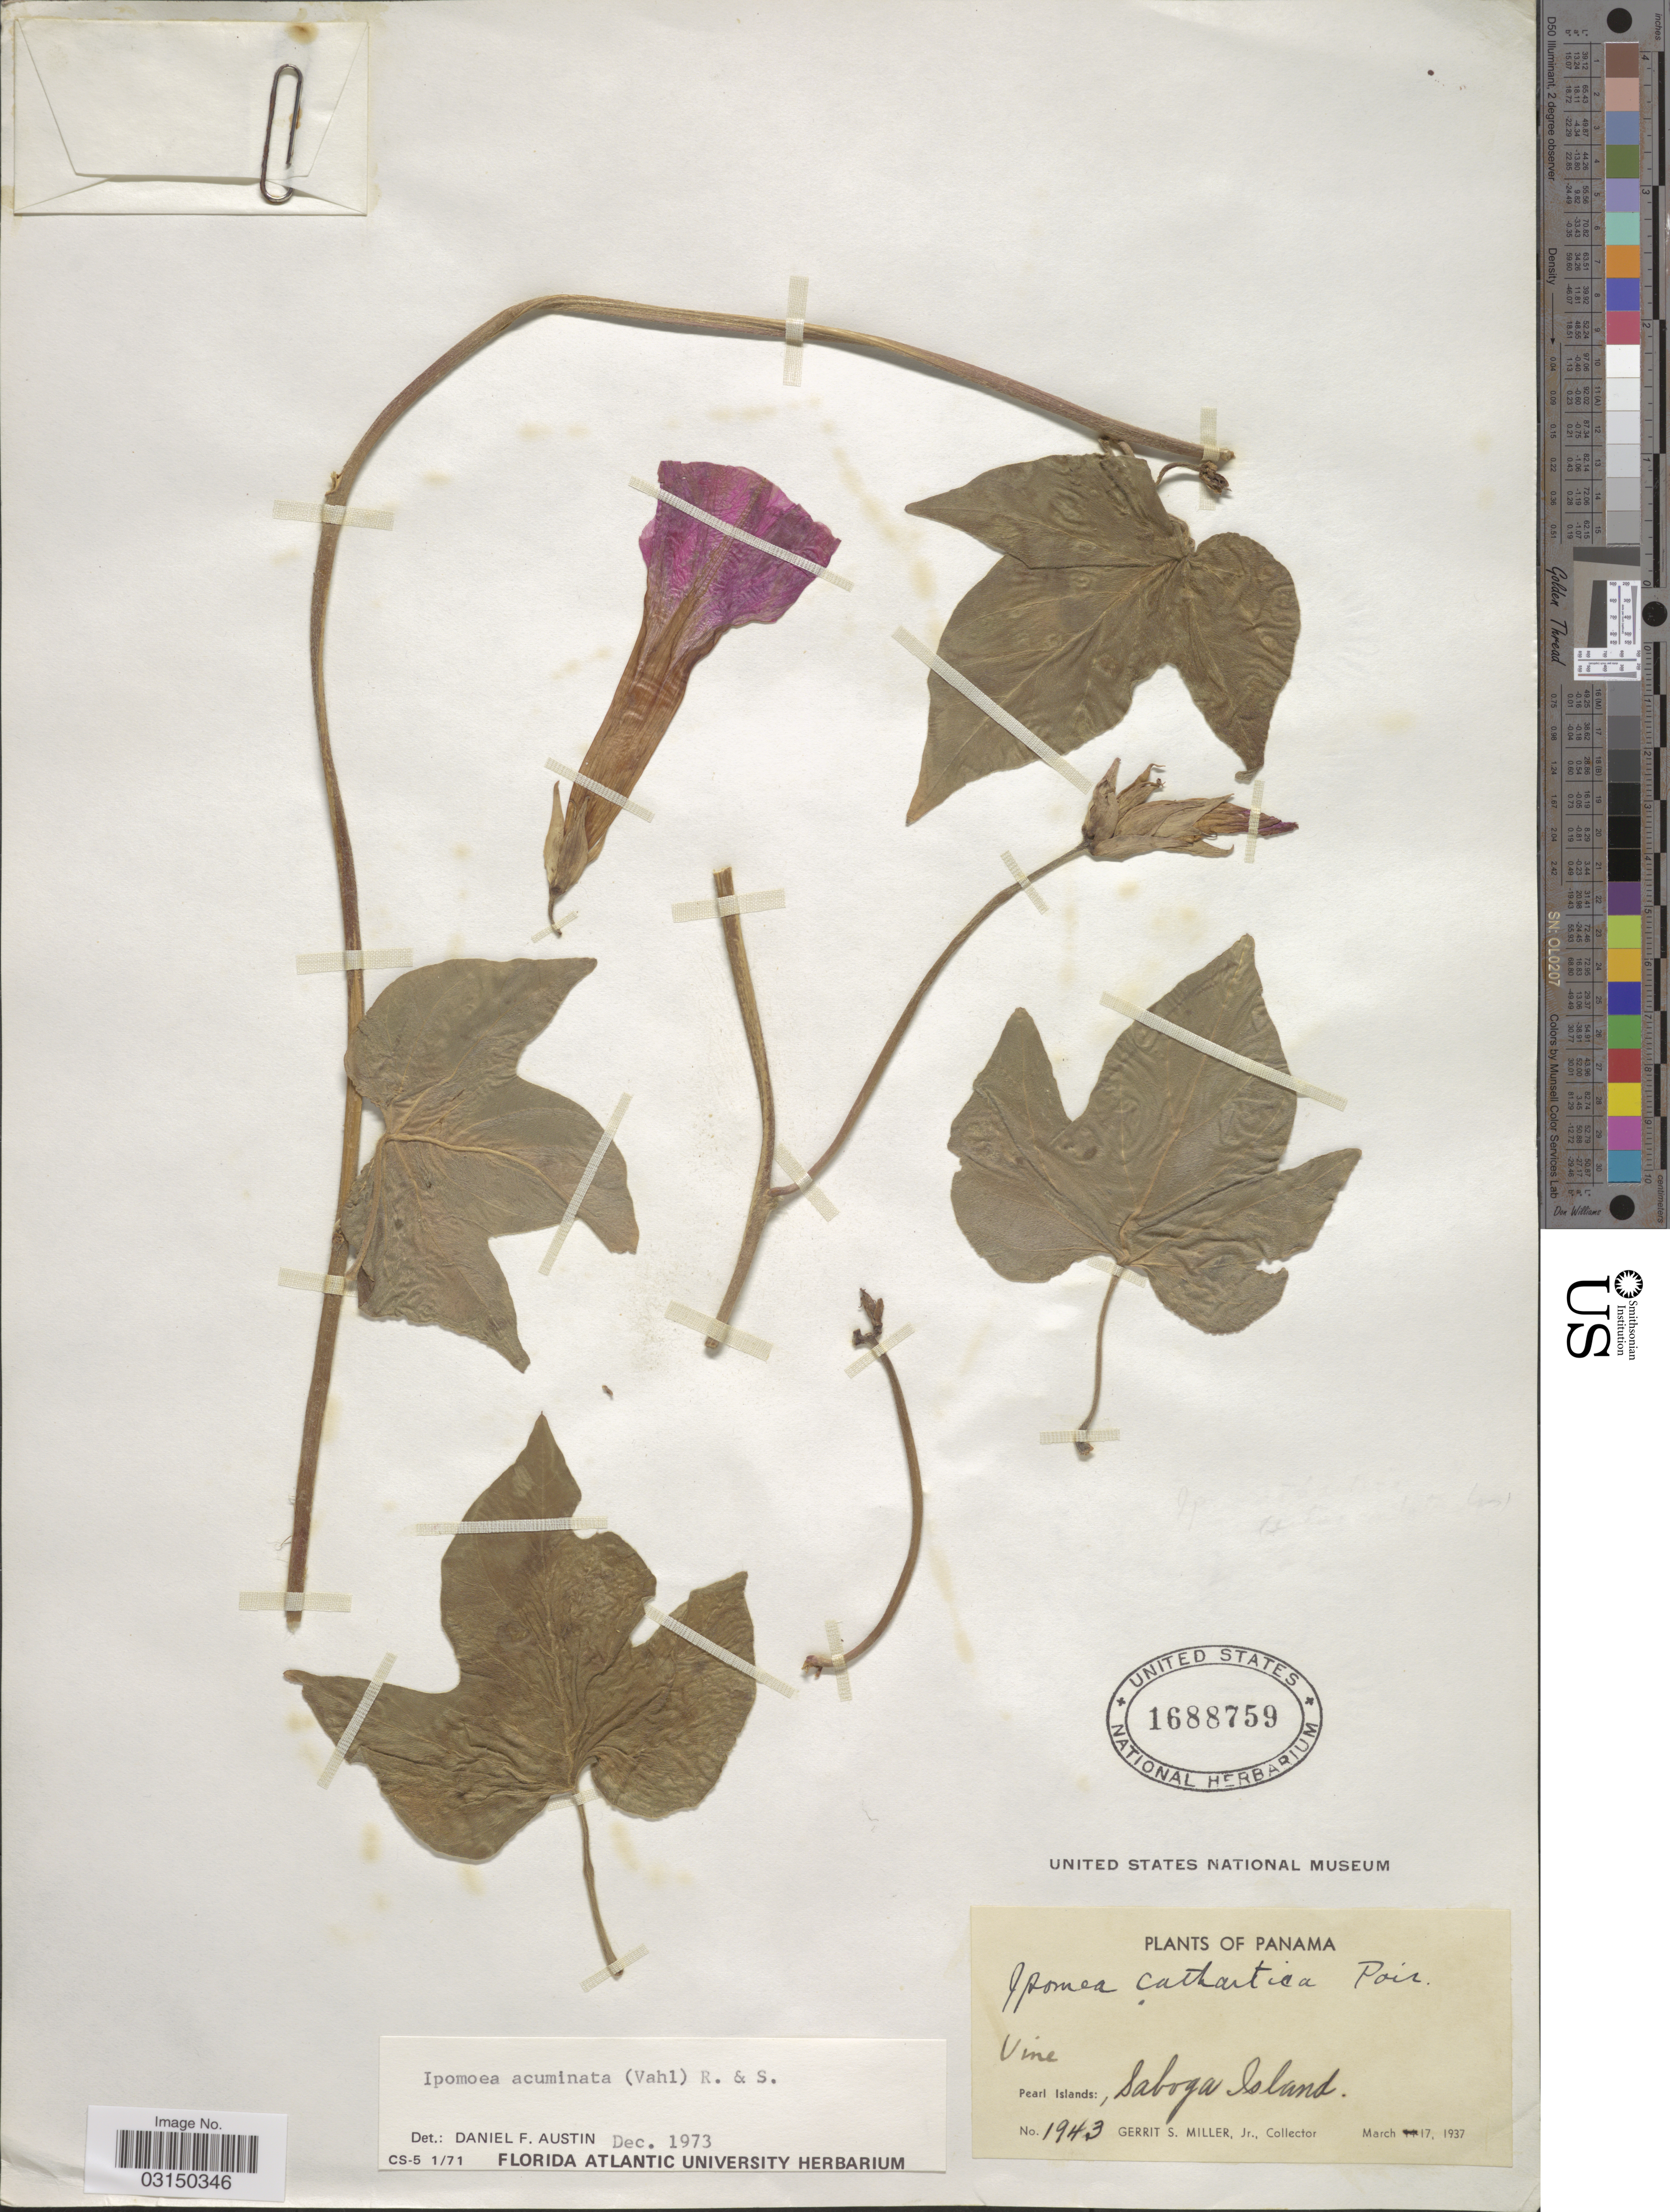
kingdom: Plantae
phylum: Tracheophyta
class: Magnoliopsida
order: Solanales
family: Convolvulaceae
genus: Ipomoea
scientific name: Ipomoea indica (Burm.) Merr. var. indica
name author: (Burm.) Merr.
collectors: G. S. Miller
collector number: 1943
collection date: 1937-03-17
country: Panama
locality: Pearl Islands: Saboga Island.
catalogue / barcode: US 1688759